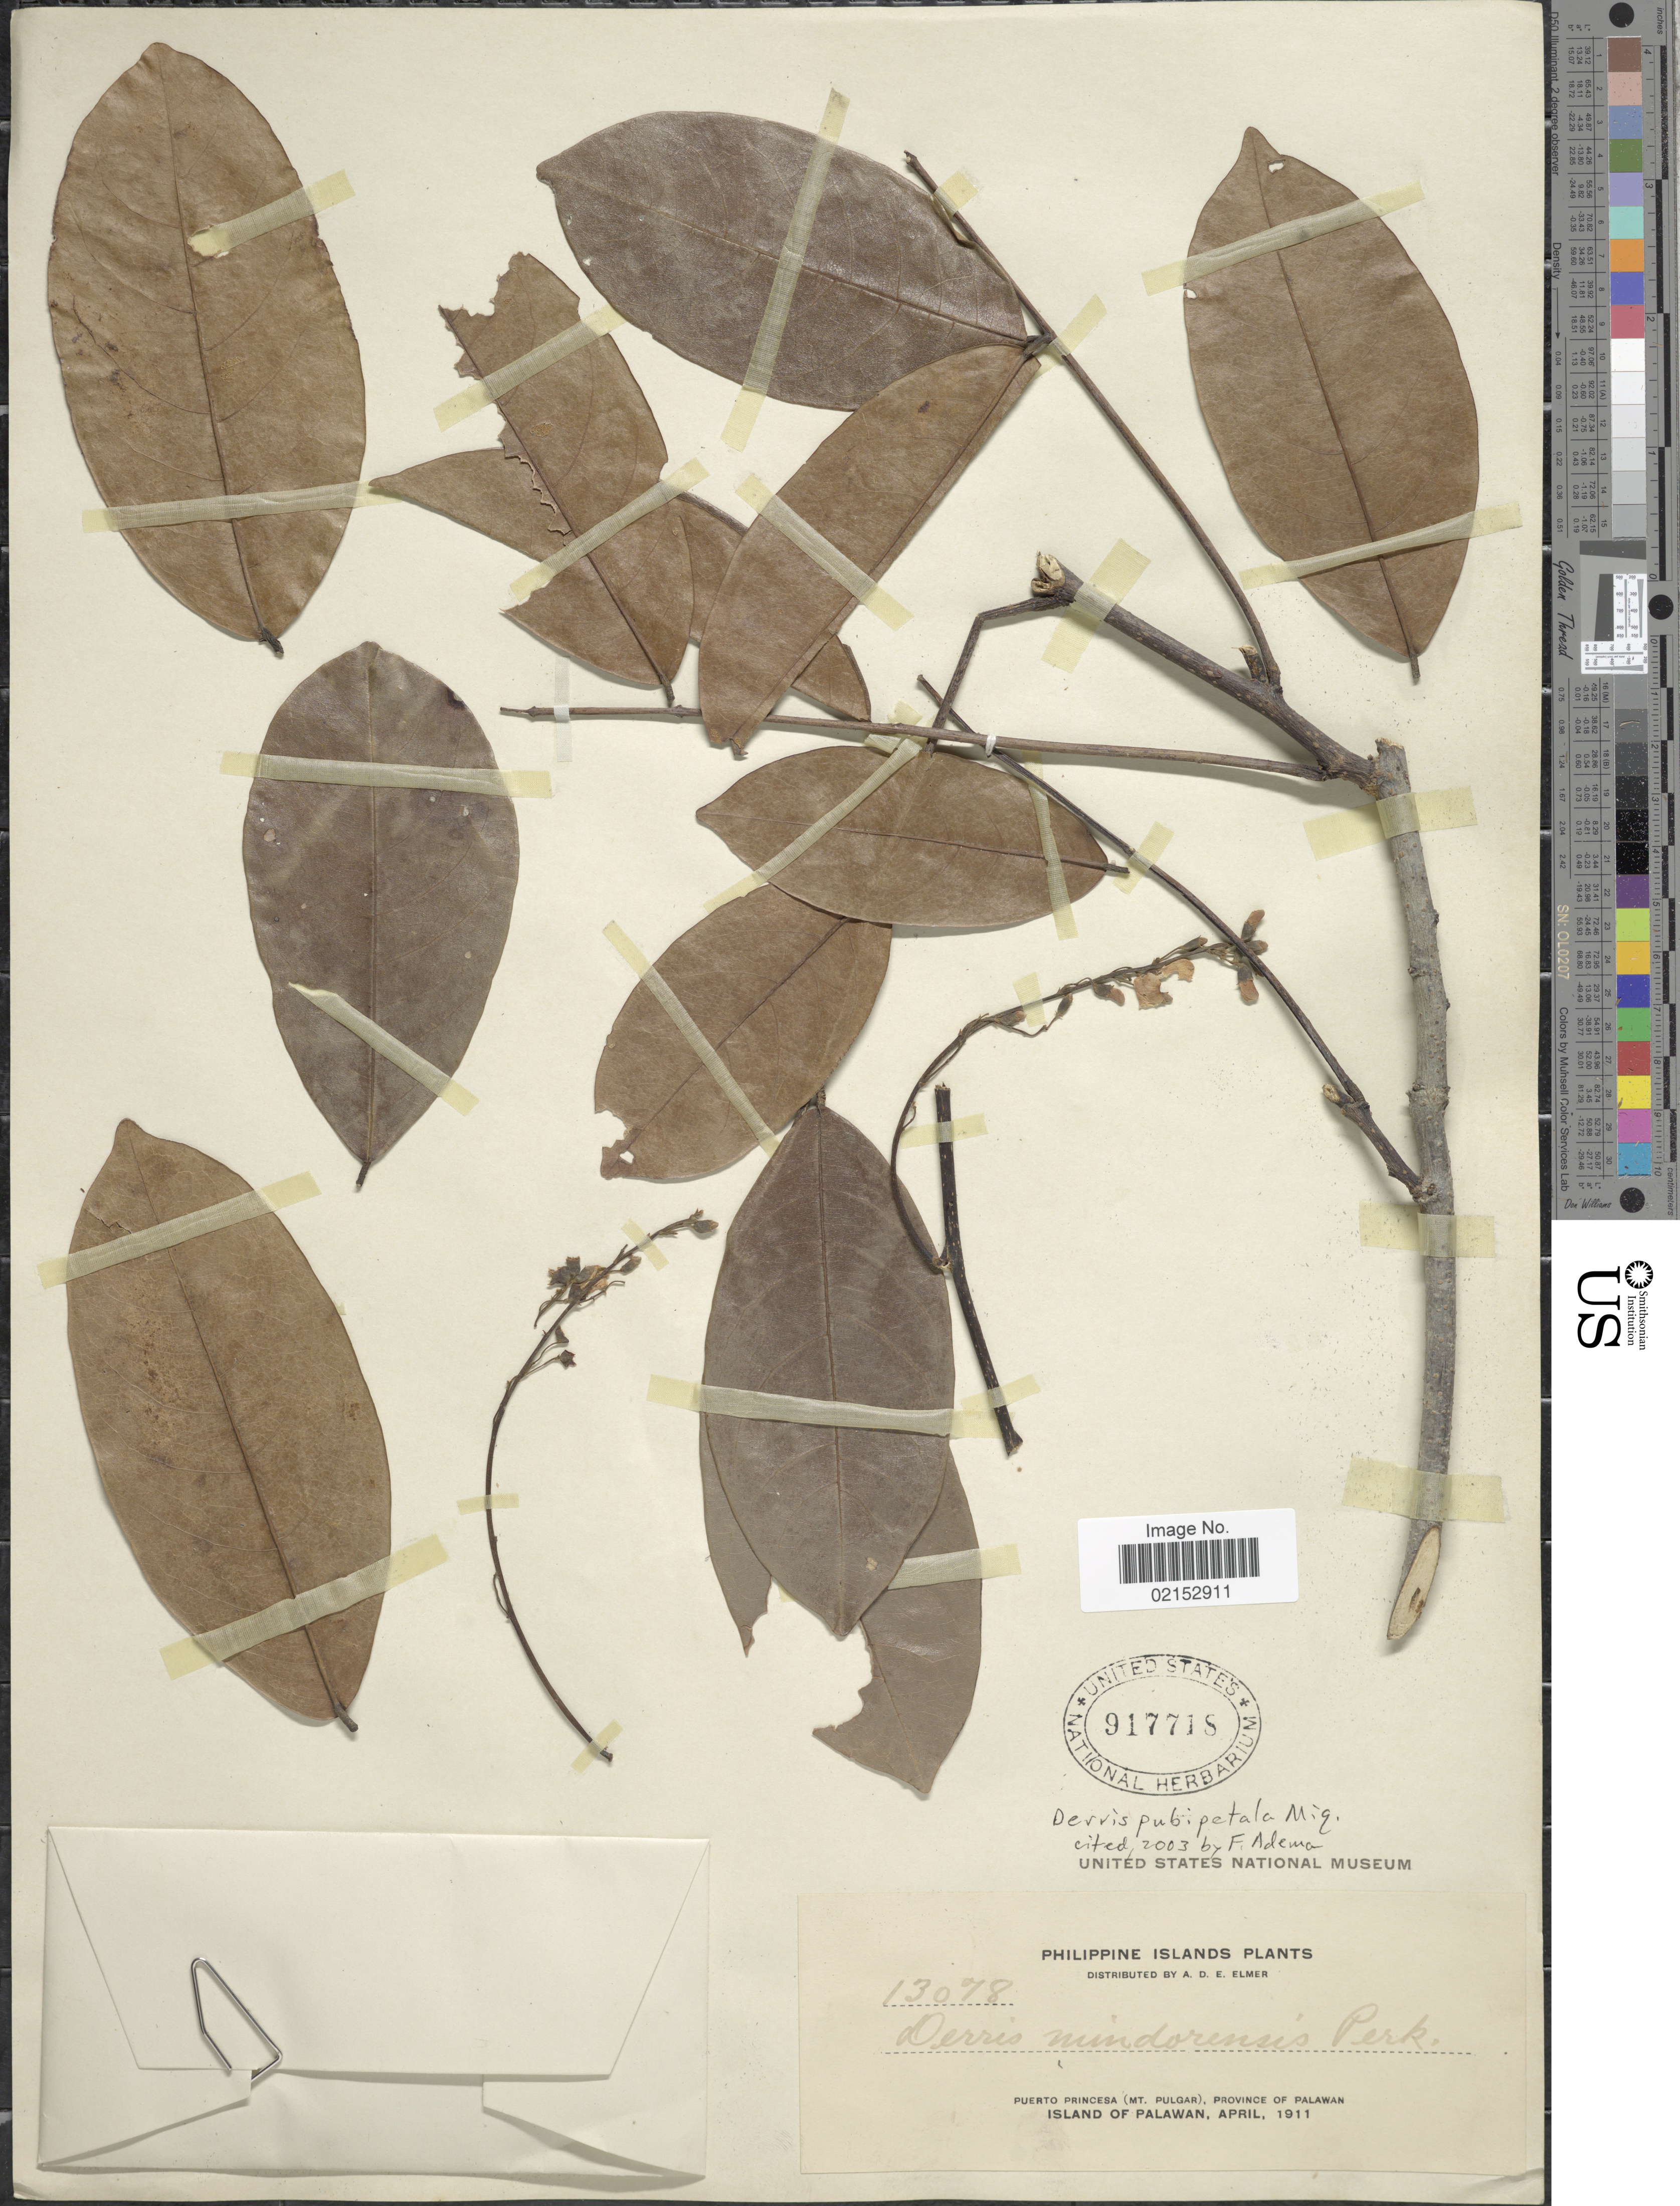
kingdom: Plantae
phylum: Tracheophyta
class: Magnoliopsida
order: Fabales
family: Fabaceae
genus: Derris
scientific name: Derris pubipetala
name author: Miq.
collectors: A. D. E. Elmer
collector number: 13078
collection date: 1911-04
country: Philippines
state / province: Mimaropa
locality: Philippine Islands, Puerto Princesa (Mt Pulgar), Province of Palawan, Island of Palawan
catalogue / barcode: US 917718